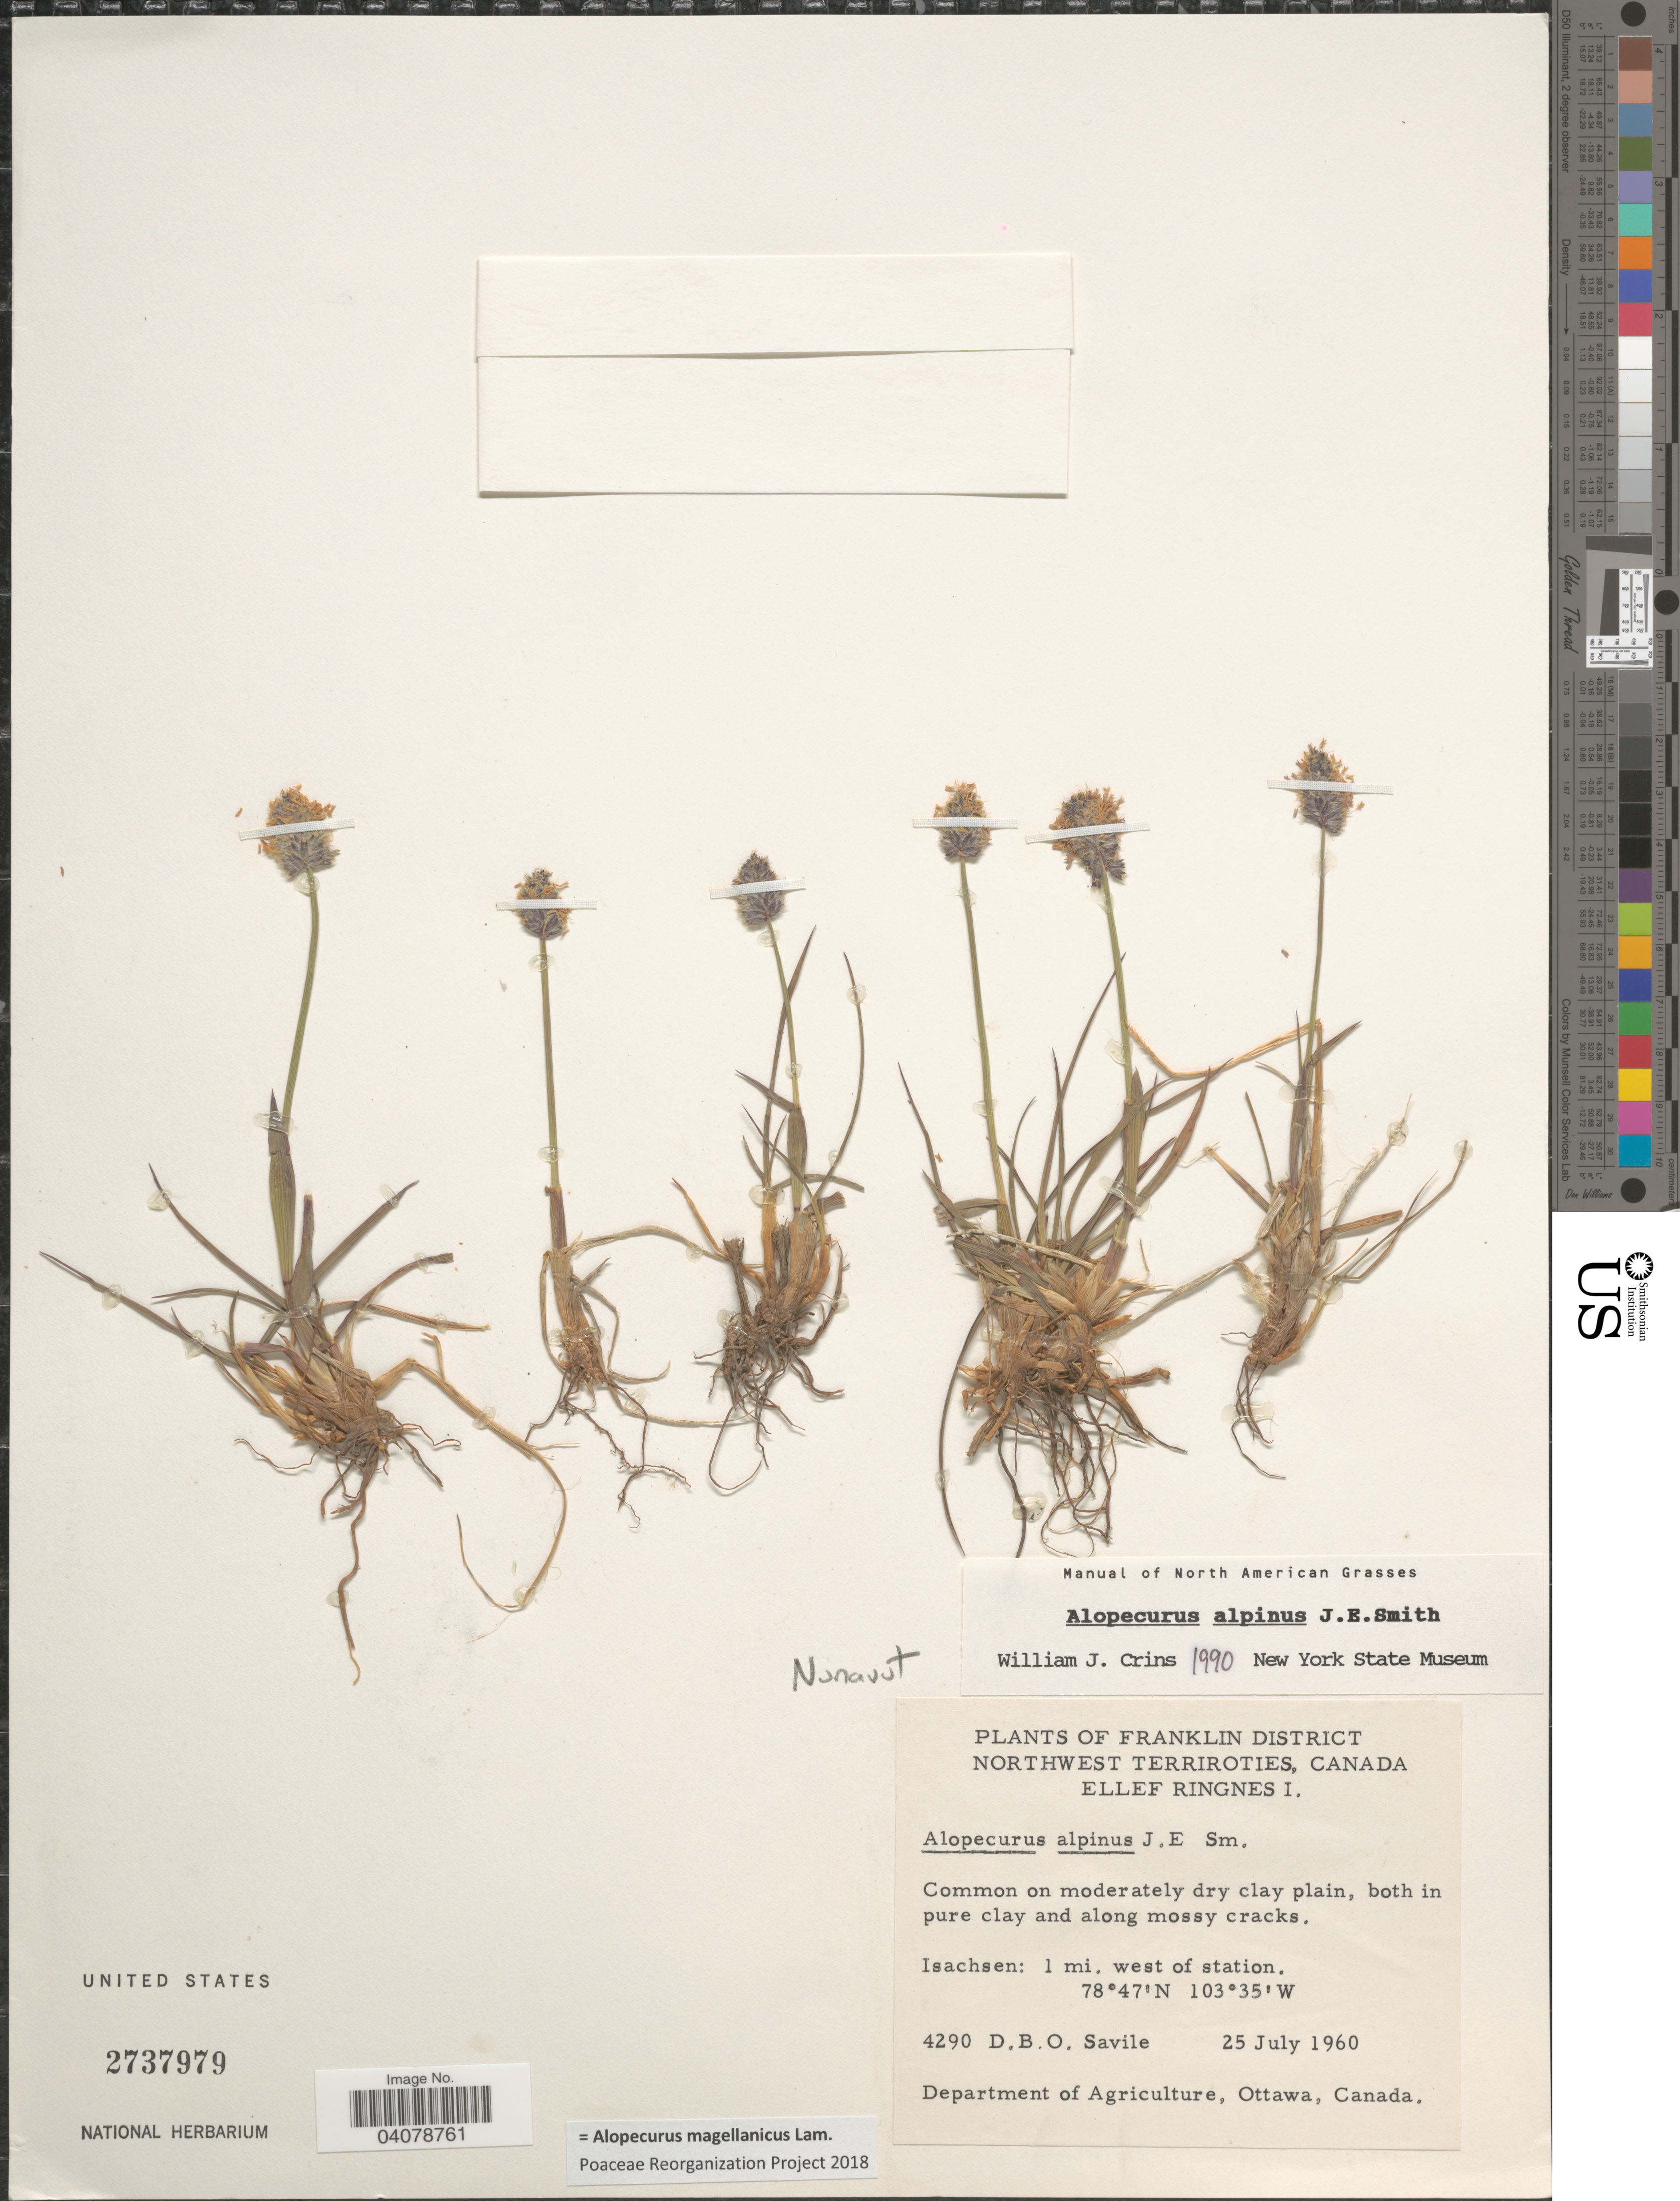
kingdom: Plantae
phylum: Tracheophyta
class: Liliopsida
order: Poales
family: Poaceae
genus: Alopecurus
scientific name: Alopecurus magellanicus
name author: Lam.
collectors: D. Savile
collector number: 4290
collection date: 1960-07-25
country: Canada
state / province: Northwest Territories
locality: Franklin District. Ellef Ringnes I. Isachsen: 1 mi. west of station.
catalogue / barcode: US 2737979